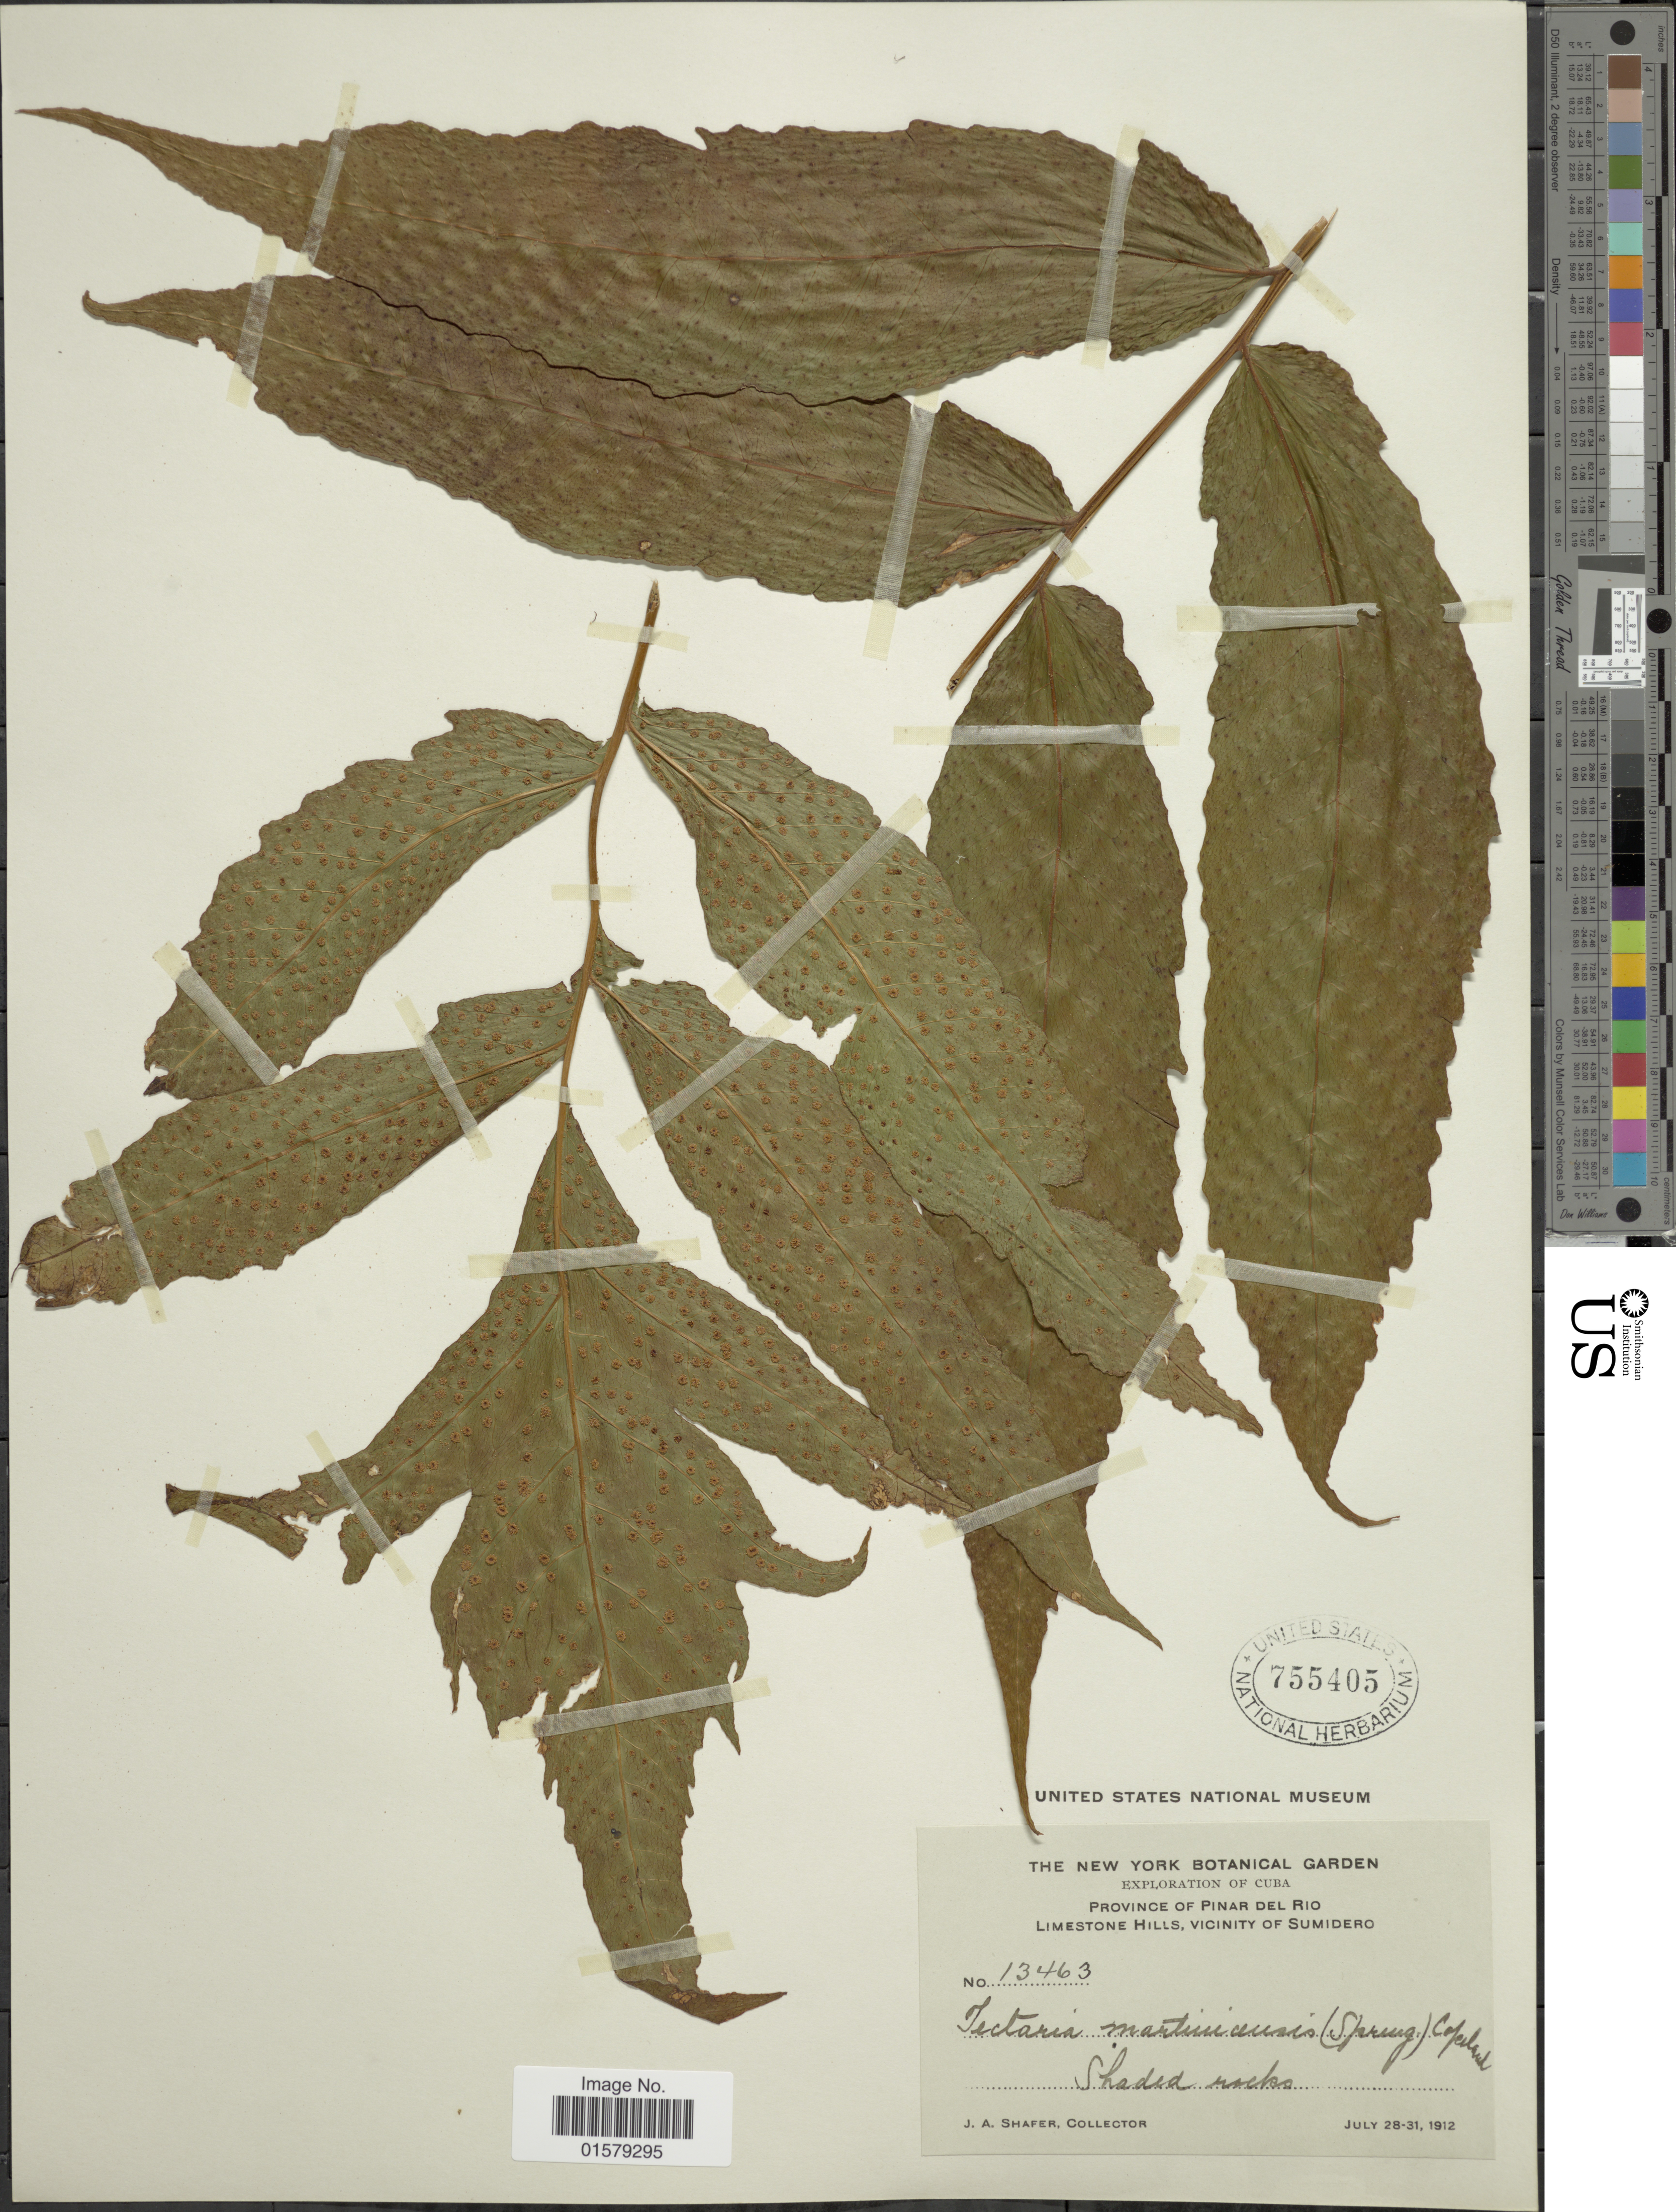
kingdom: Plantae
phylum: Tracheophyta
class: Polypodiopsida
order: Polypodiales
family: Tectariaceae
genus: Tectaria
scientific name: Tectaria incisa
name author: Cav.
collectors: J. A. Shafer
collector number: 13463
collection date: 1912-07-28/1912-07-31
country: Cuba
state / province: Pinar del Río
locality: Limestone Hills, vicinity of Sumidero, shaded rocks.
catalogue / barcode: US 755405